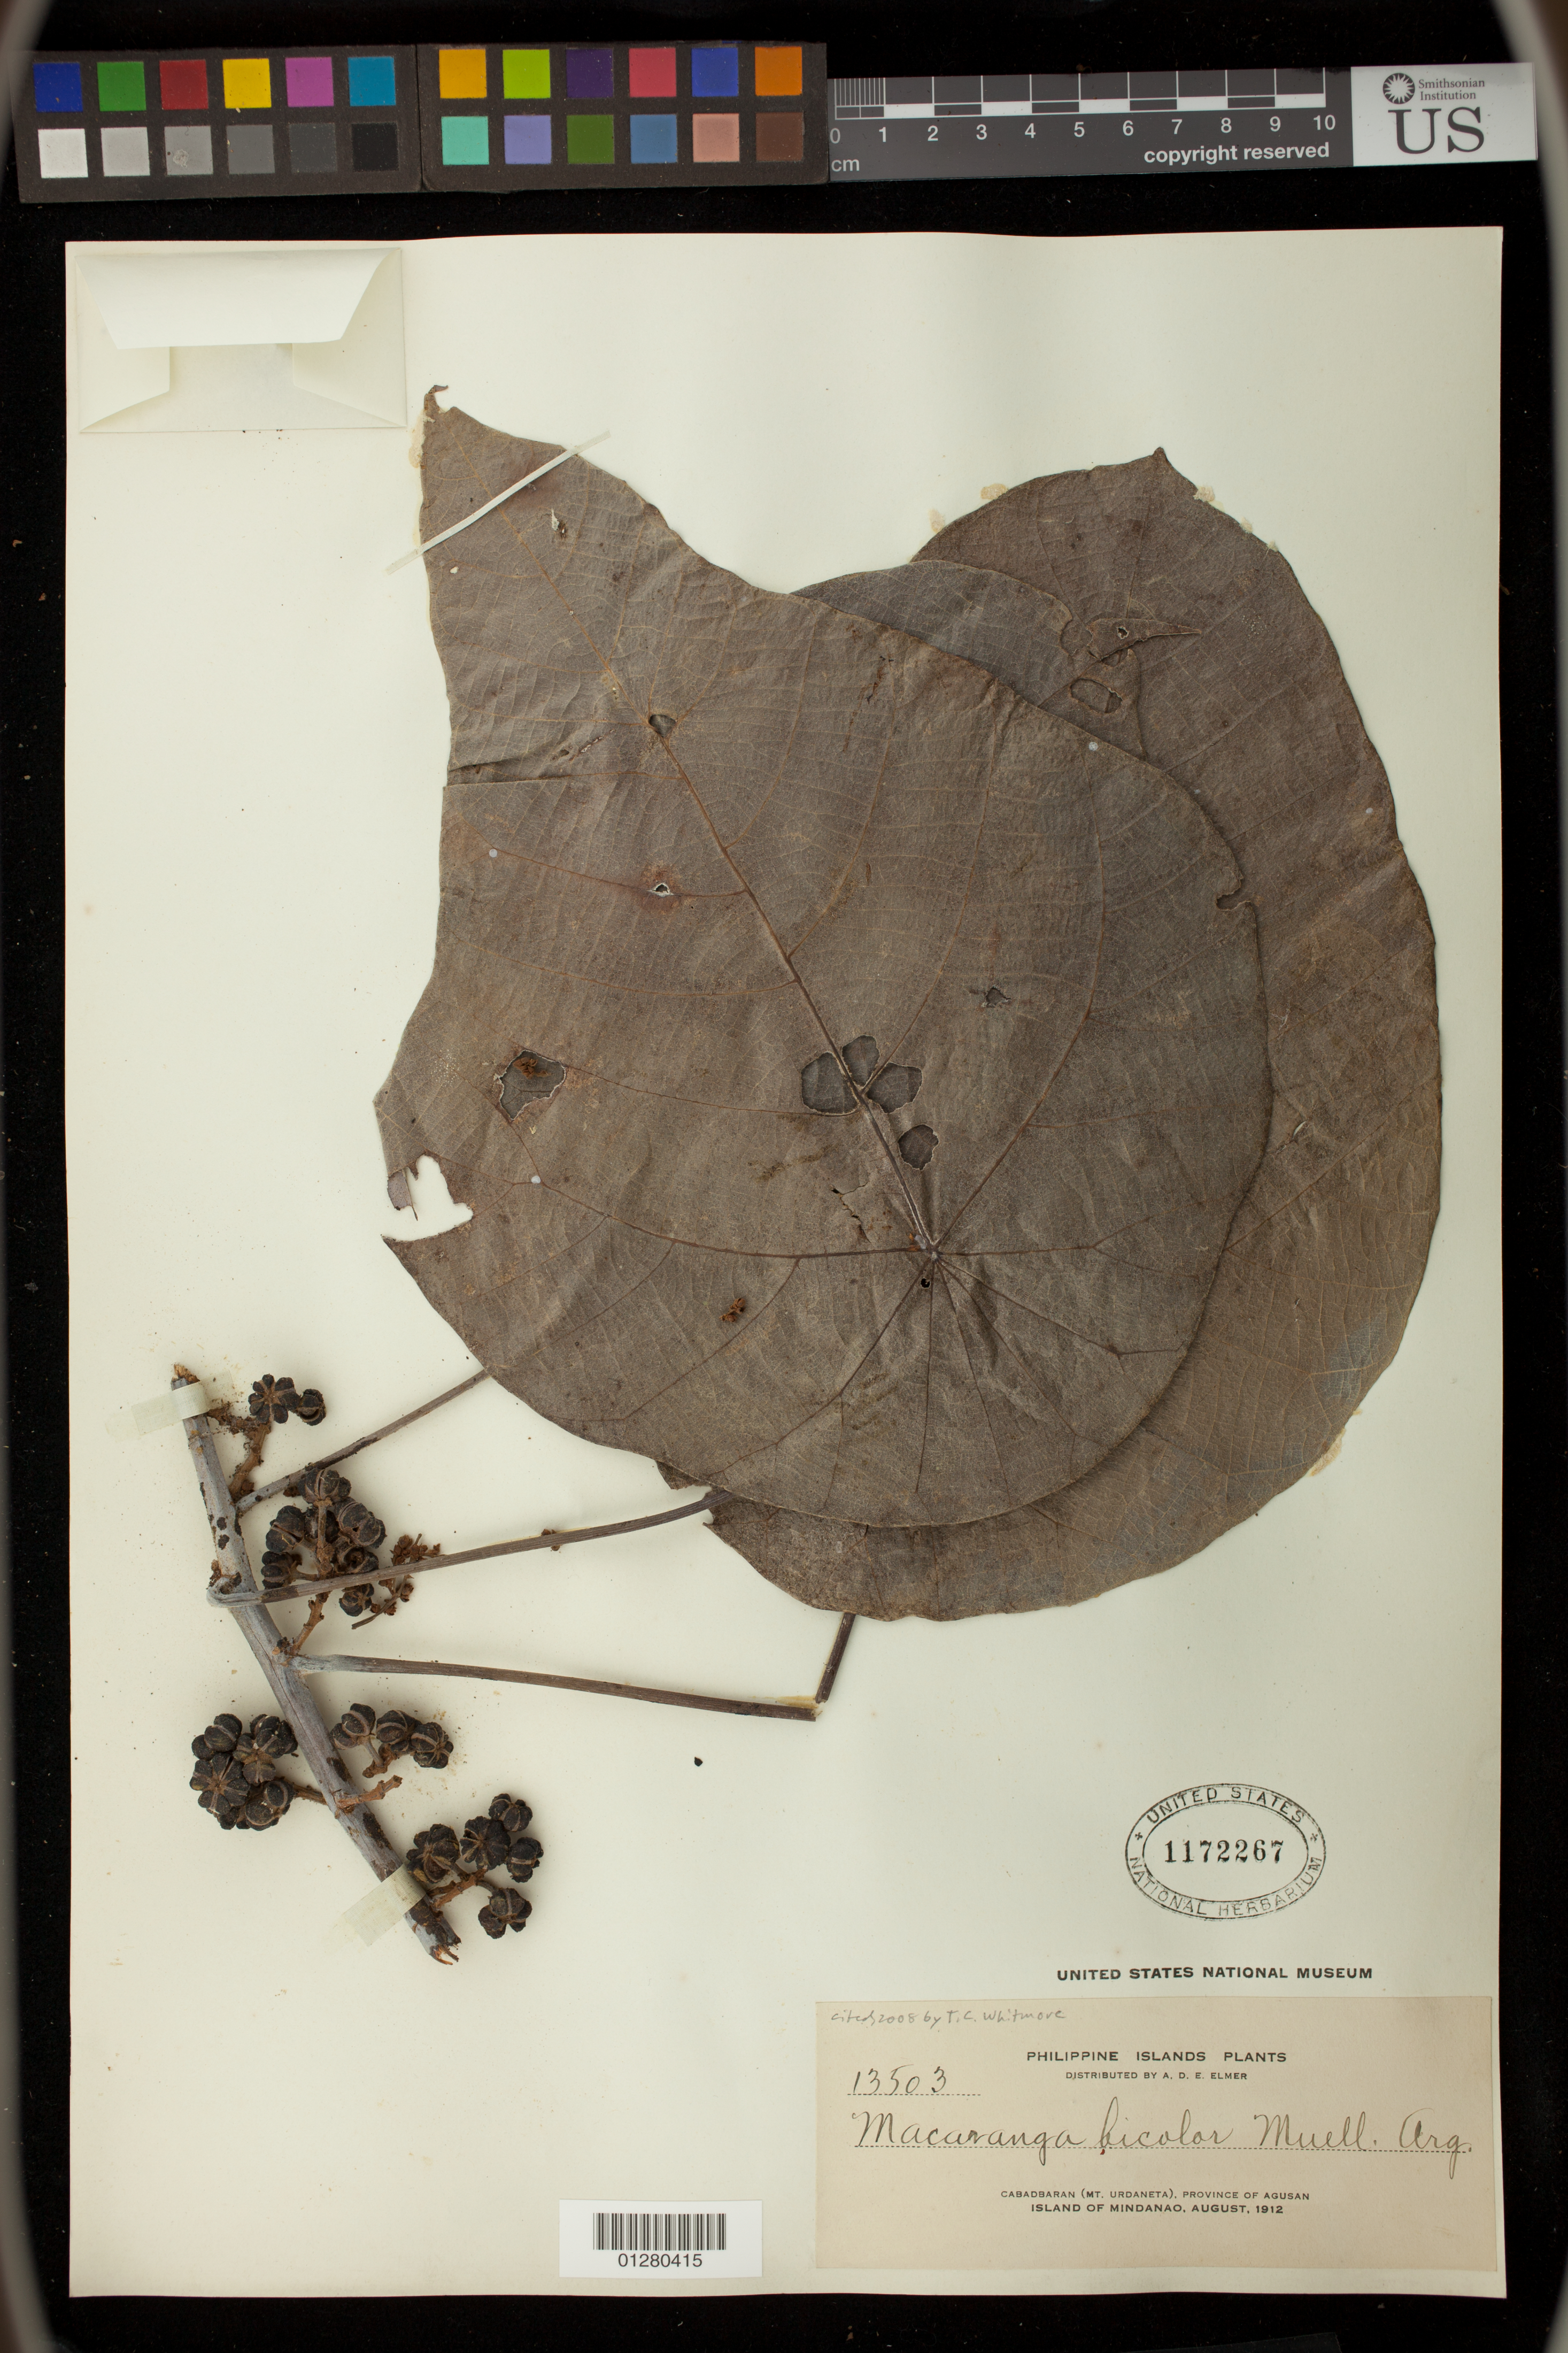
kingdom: Plantae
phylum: Tracheophyta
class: Magnoliopsida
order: Malpighiales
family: Euphorbiaceae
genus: Macaranga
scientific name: Macaranga bicolor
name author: Müll. Arg.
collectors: A. D. E. Elmer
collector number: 13503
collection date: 1912-08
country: Philippines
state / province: Caraga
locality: Cabadbaran (Mt. Urdaneta), Province of Agusan, Island of Mindanao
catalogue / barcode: US 1172267